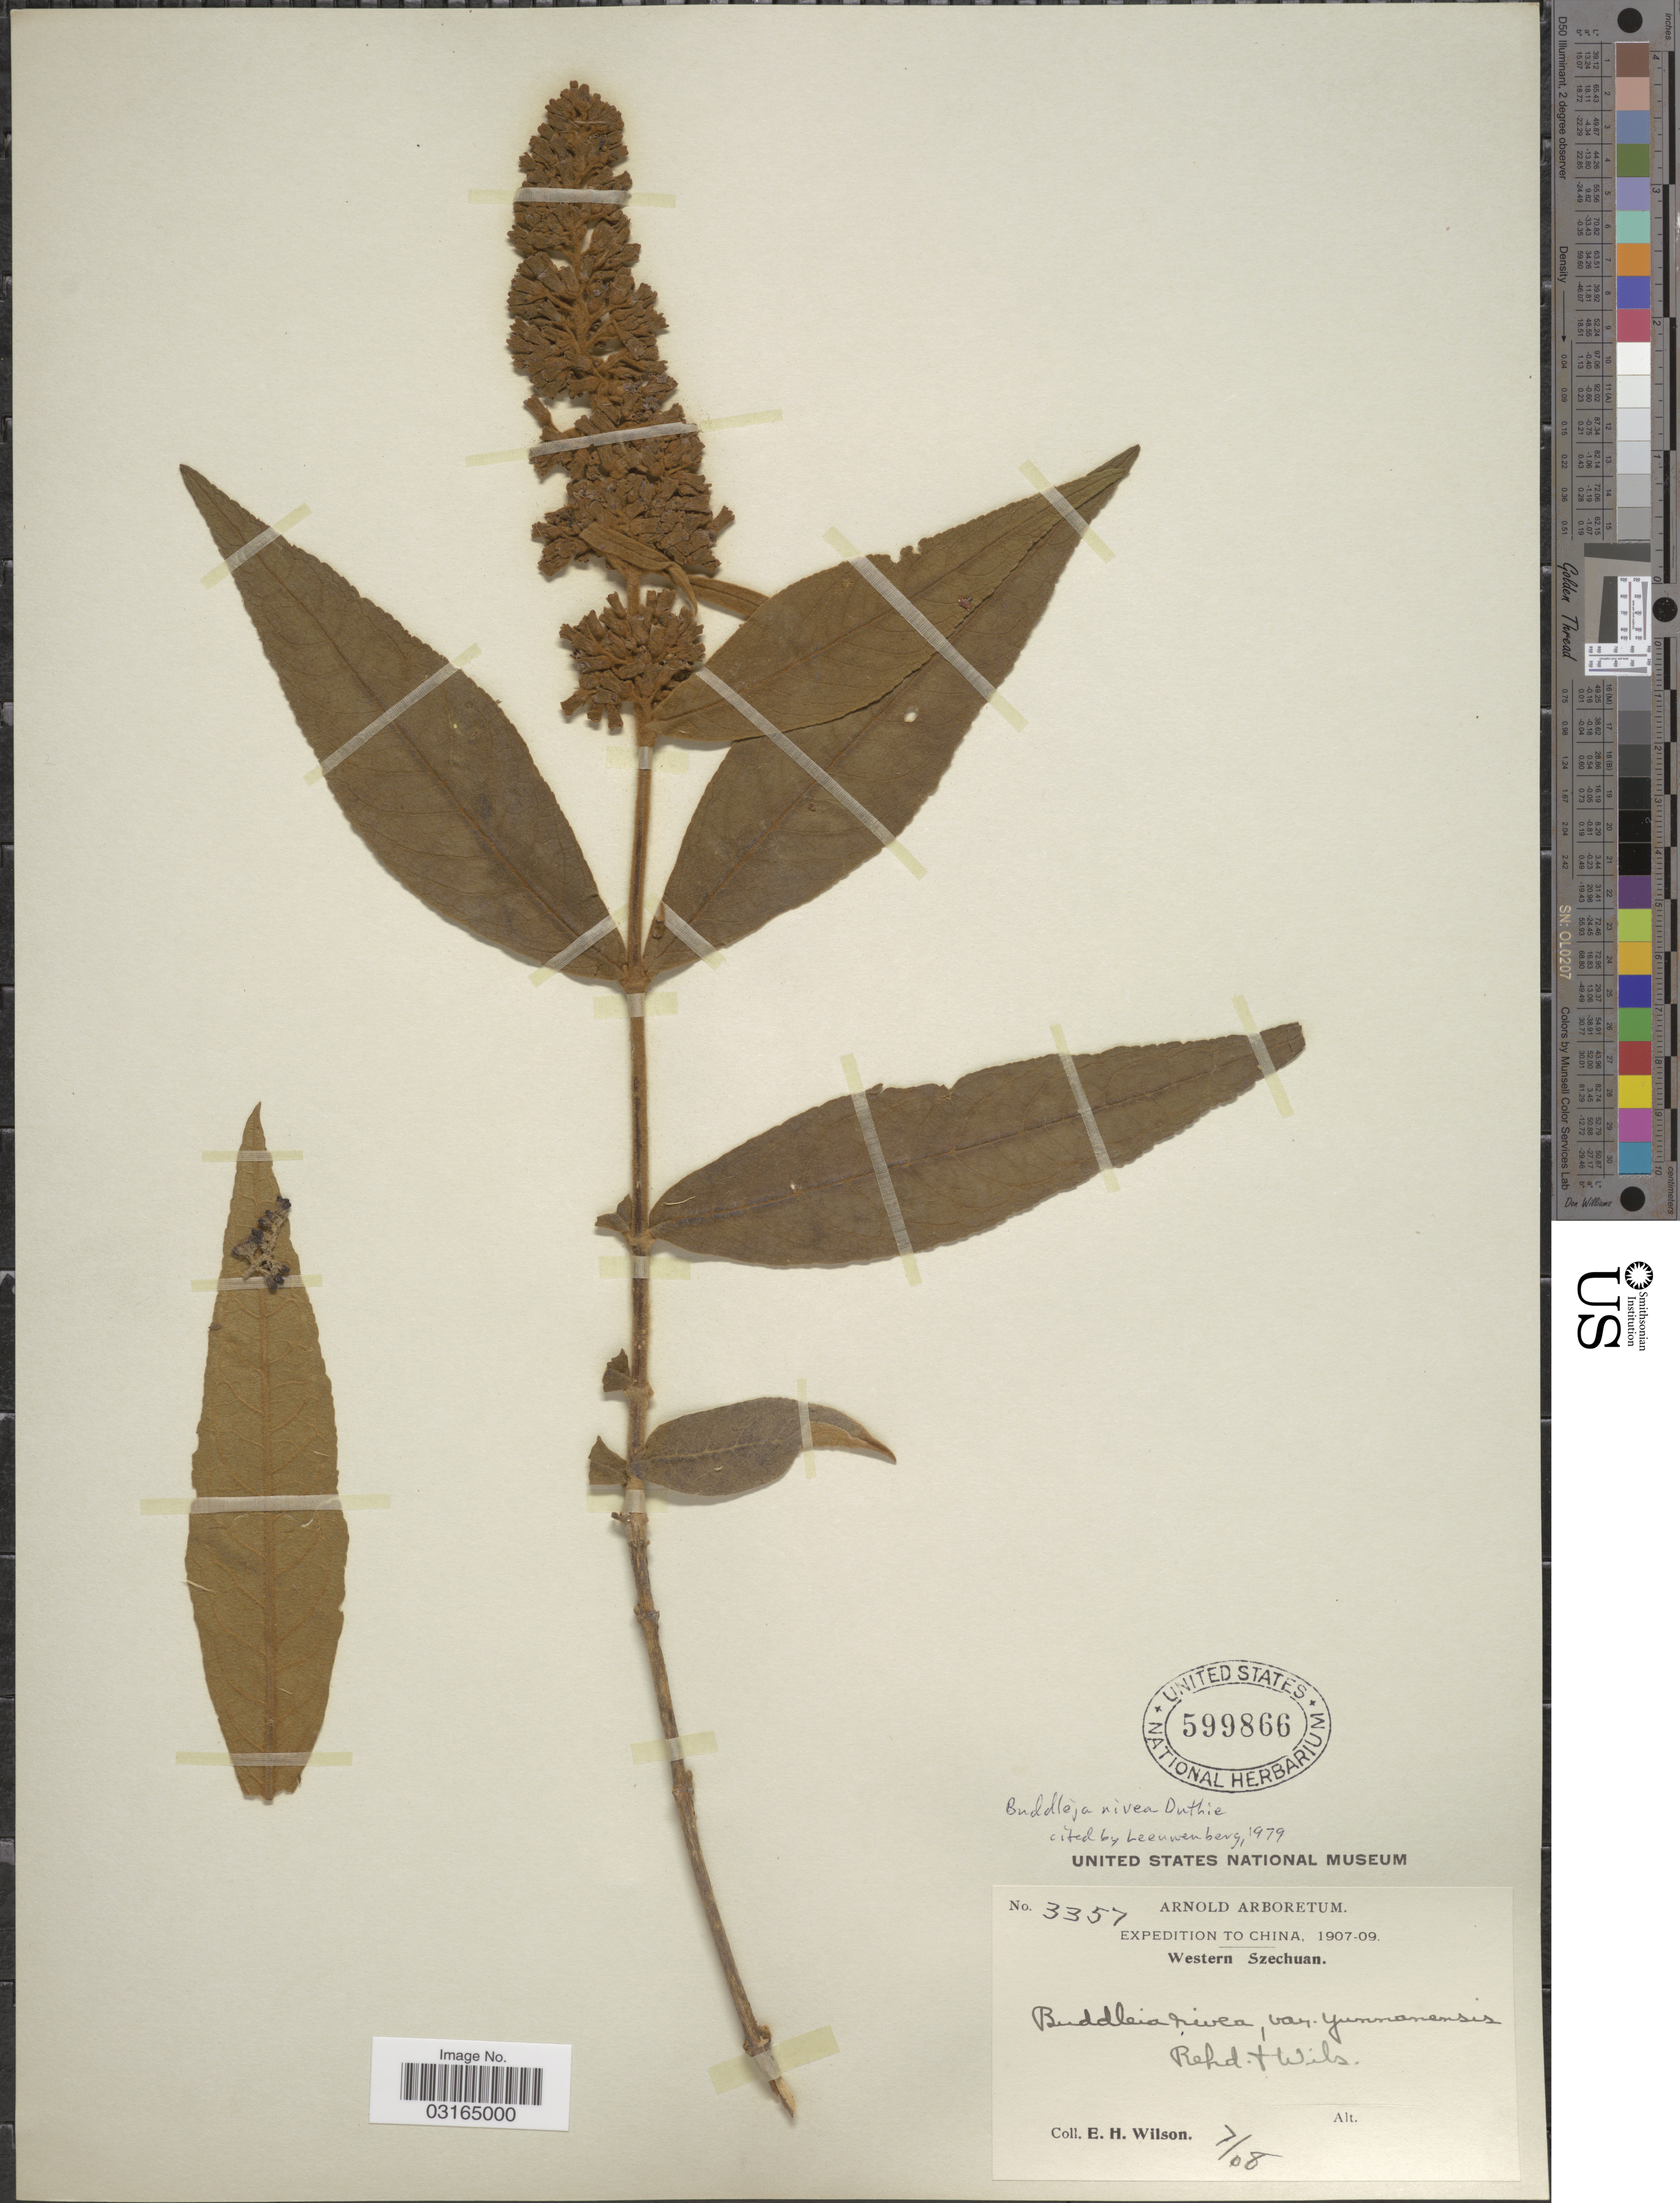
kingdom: Plantae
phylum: Tracheophyta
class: Magnoliopsida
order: Lamiales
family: Scrophulariaceae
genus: Buddleja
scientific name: Buddleja nivea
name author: Duthie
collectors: E. Wilson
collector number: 3357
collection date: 1908-07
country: China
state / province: Sichuan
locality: Western Szechuan.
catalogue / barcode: US 599866